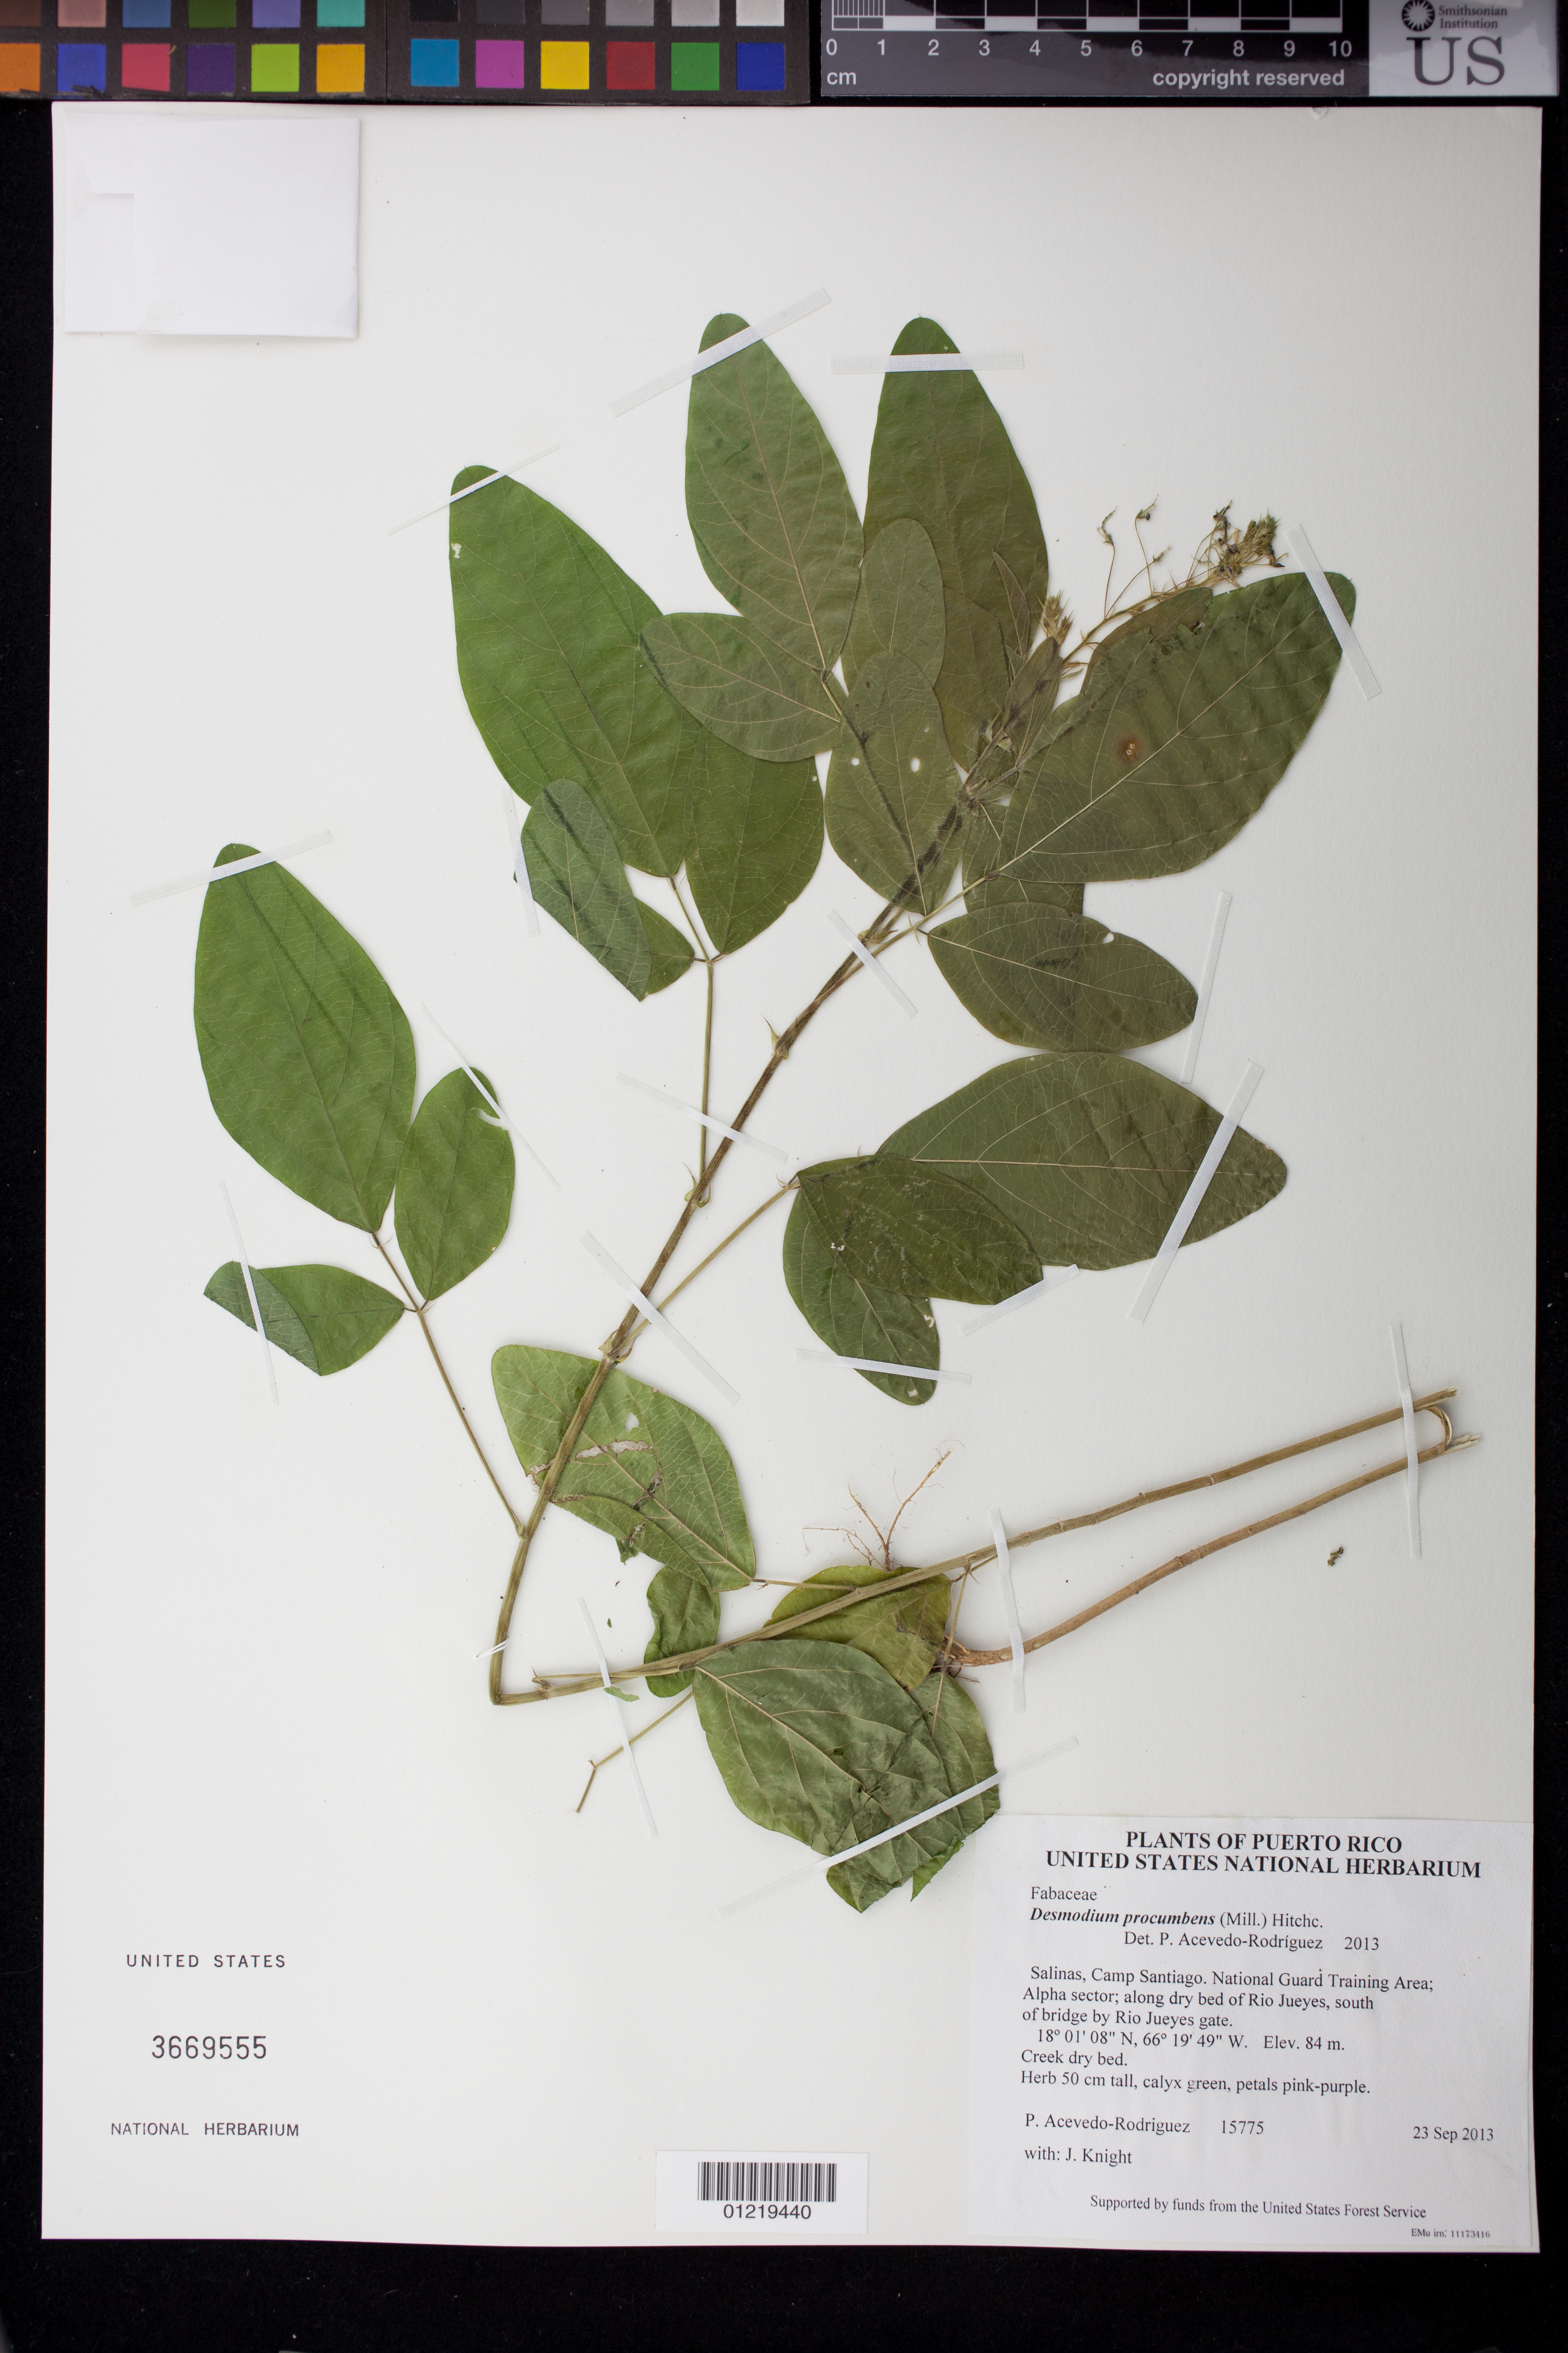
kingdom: Plantae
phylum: Tracheophyta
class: Magnoliopsida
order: Fabales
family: Fabaceae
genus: Desmodium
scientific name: Desmodium procumbens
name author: (Mill.) Hitchc.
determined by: Acevedo-Rodríguez, P., (BOT), Smithsonian Institution - National Museum of Natural History (UNITED STATES)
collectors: P. Acevedo-Rodr. & J. Knight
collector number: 15775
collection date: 2013-09-23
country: Puerto Rico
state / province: Salinas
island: Puerto Rico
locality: Camp Santiago. National Guard Training Area; Alpha sector; along dry bed of Rio Jueyes, south of bridge by Rio Jueyes gate.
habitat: Creek dry bed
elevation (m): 84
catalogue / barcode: US 3669555